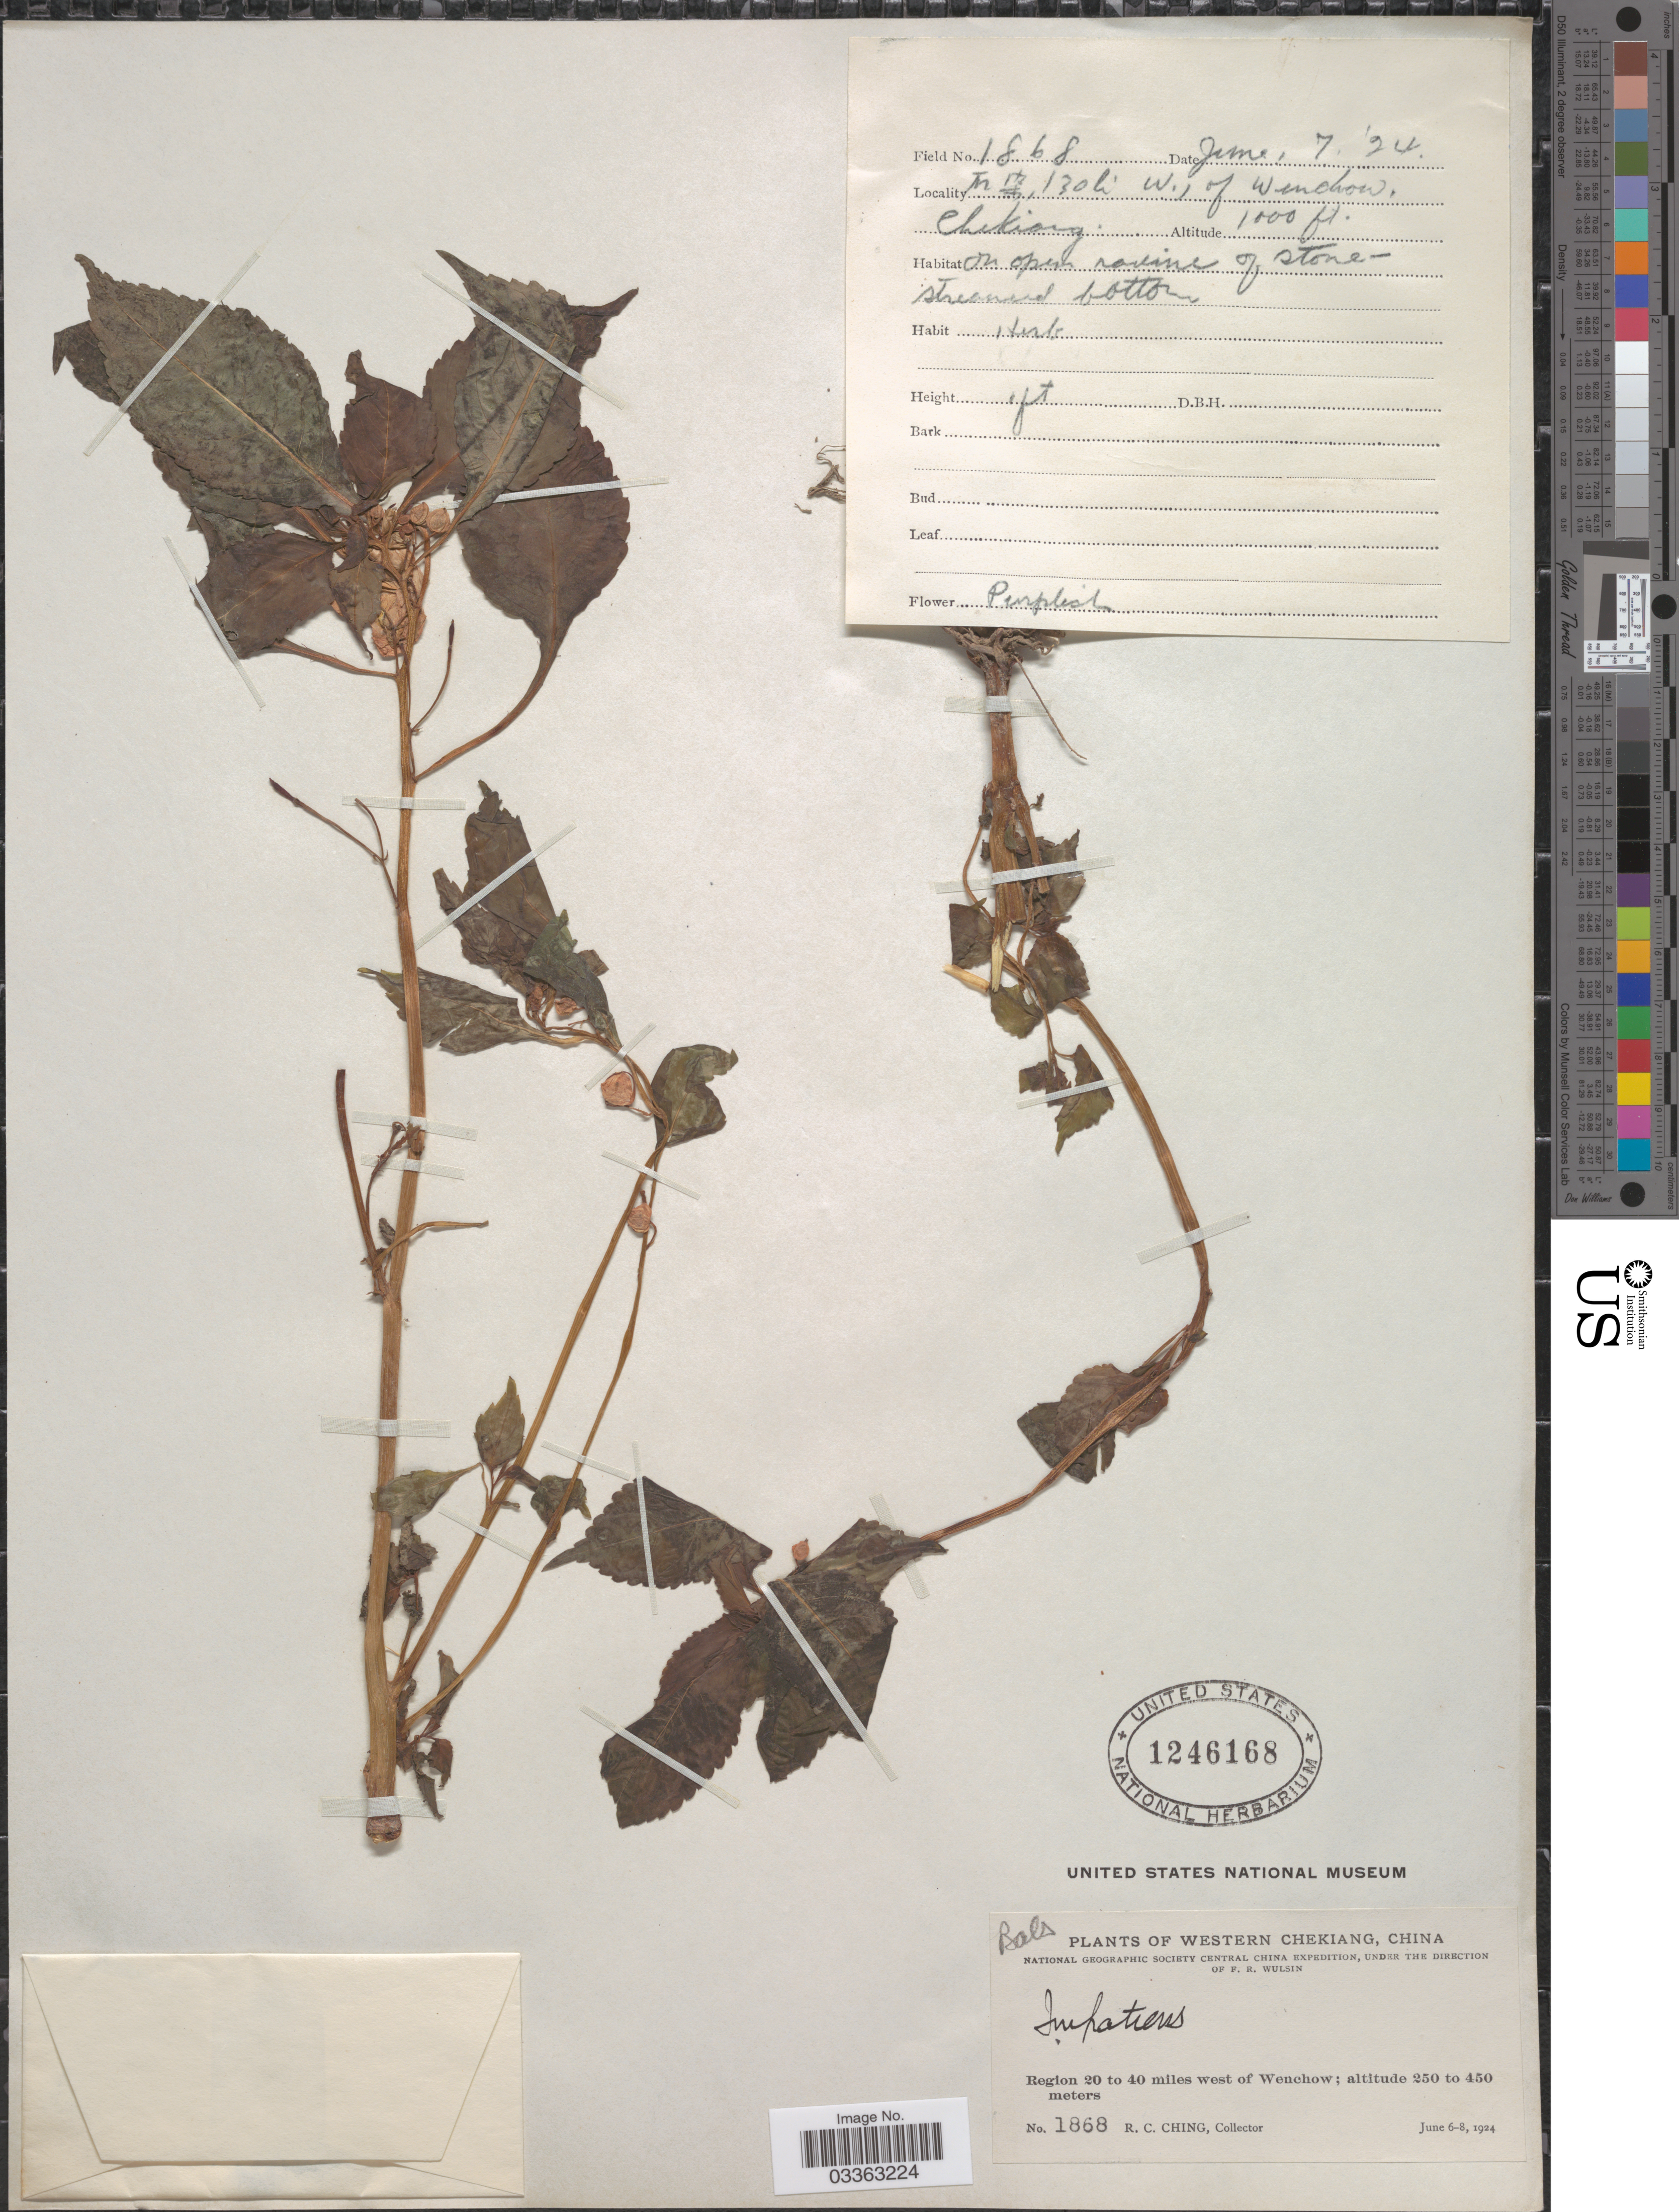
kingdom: Plantae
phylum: Tracheophyta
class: Magnoliopsida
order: Ericales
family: Balsaminaceae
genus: Impatiens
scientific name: Impatiens sp.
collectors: R. C. Ching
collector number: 1868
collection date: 1924-06-07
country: China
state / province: Zhejiang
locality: Western Chekiang. X, 130 li W., of Wenchow, Chekiang.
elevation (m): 305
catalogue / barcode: US 1246168